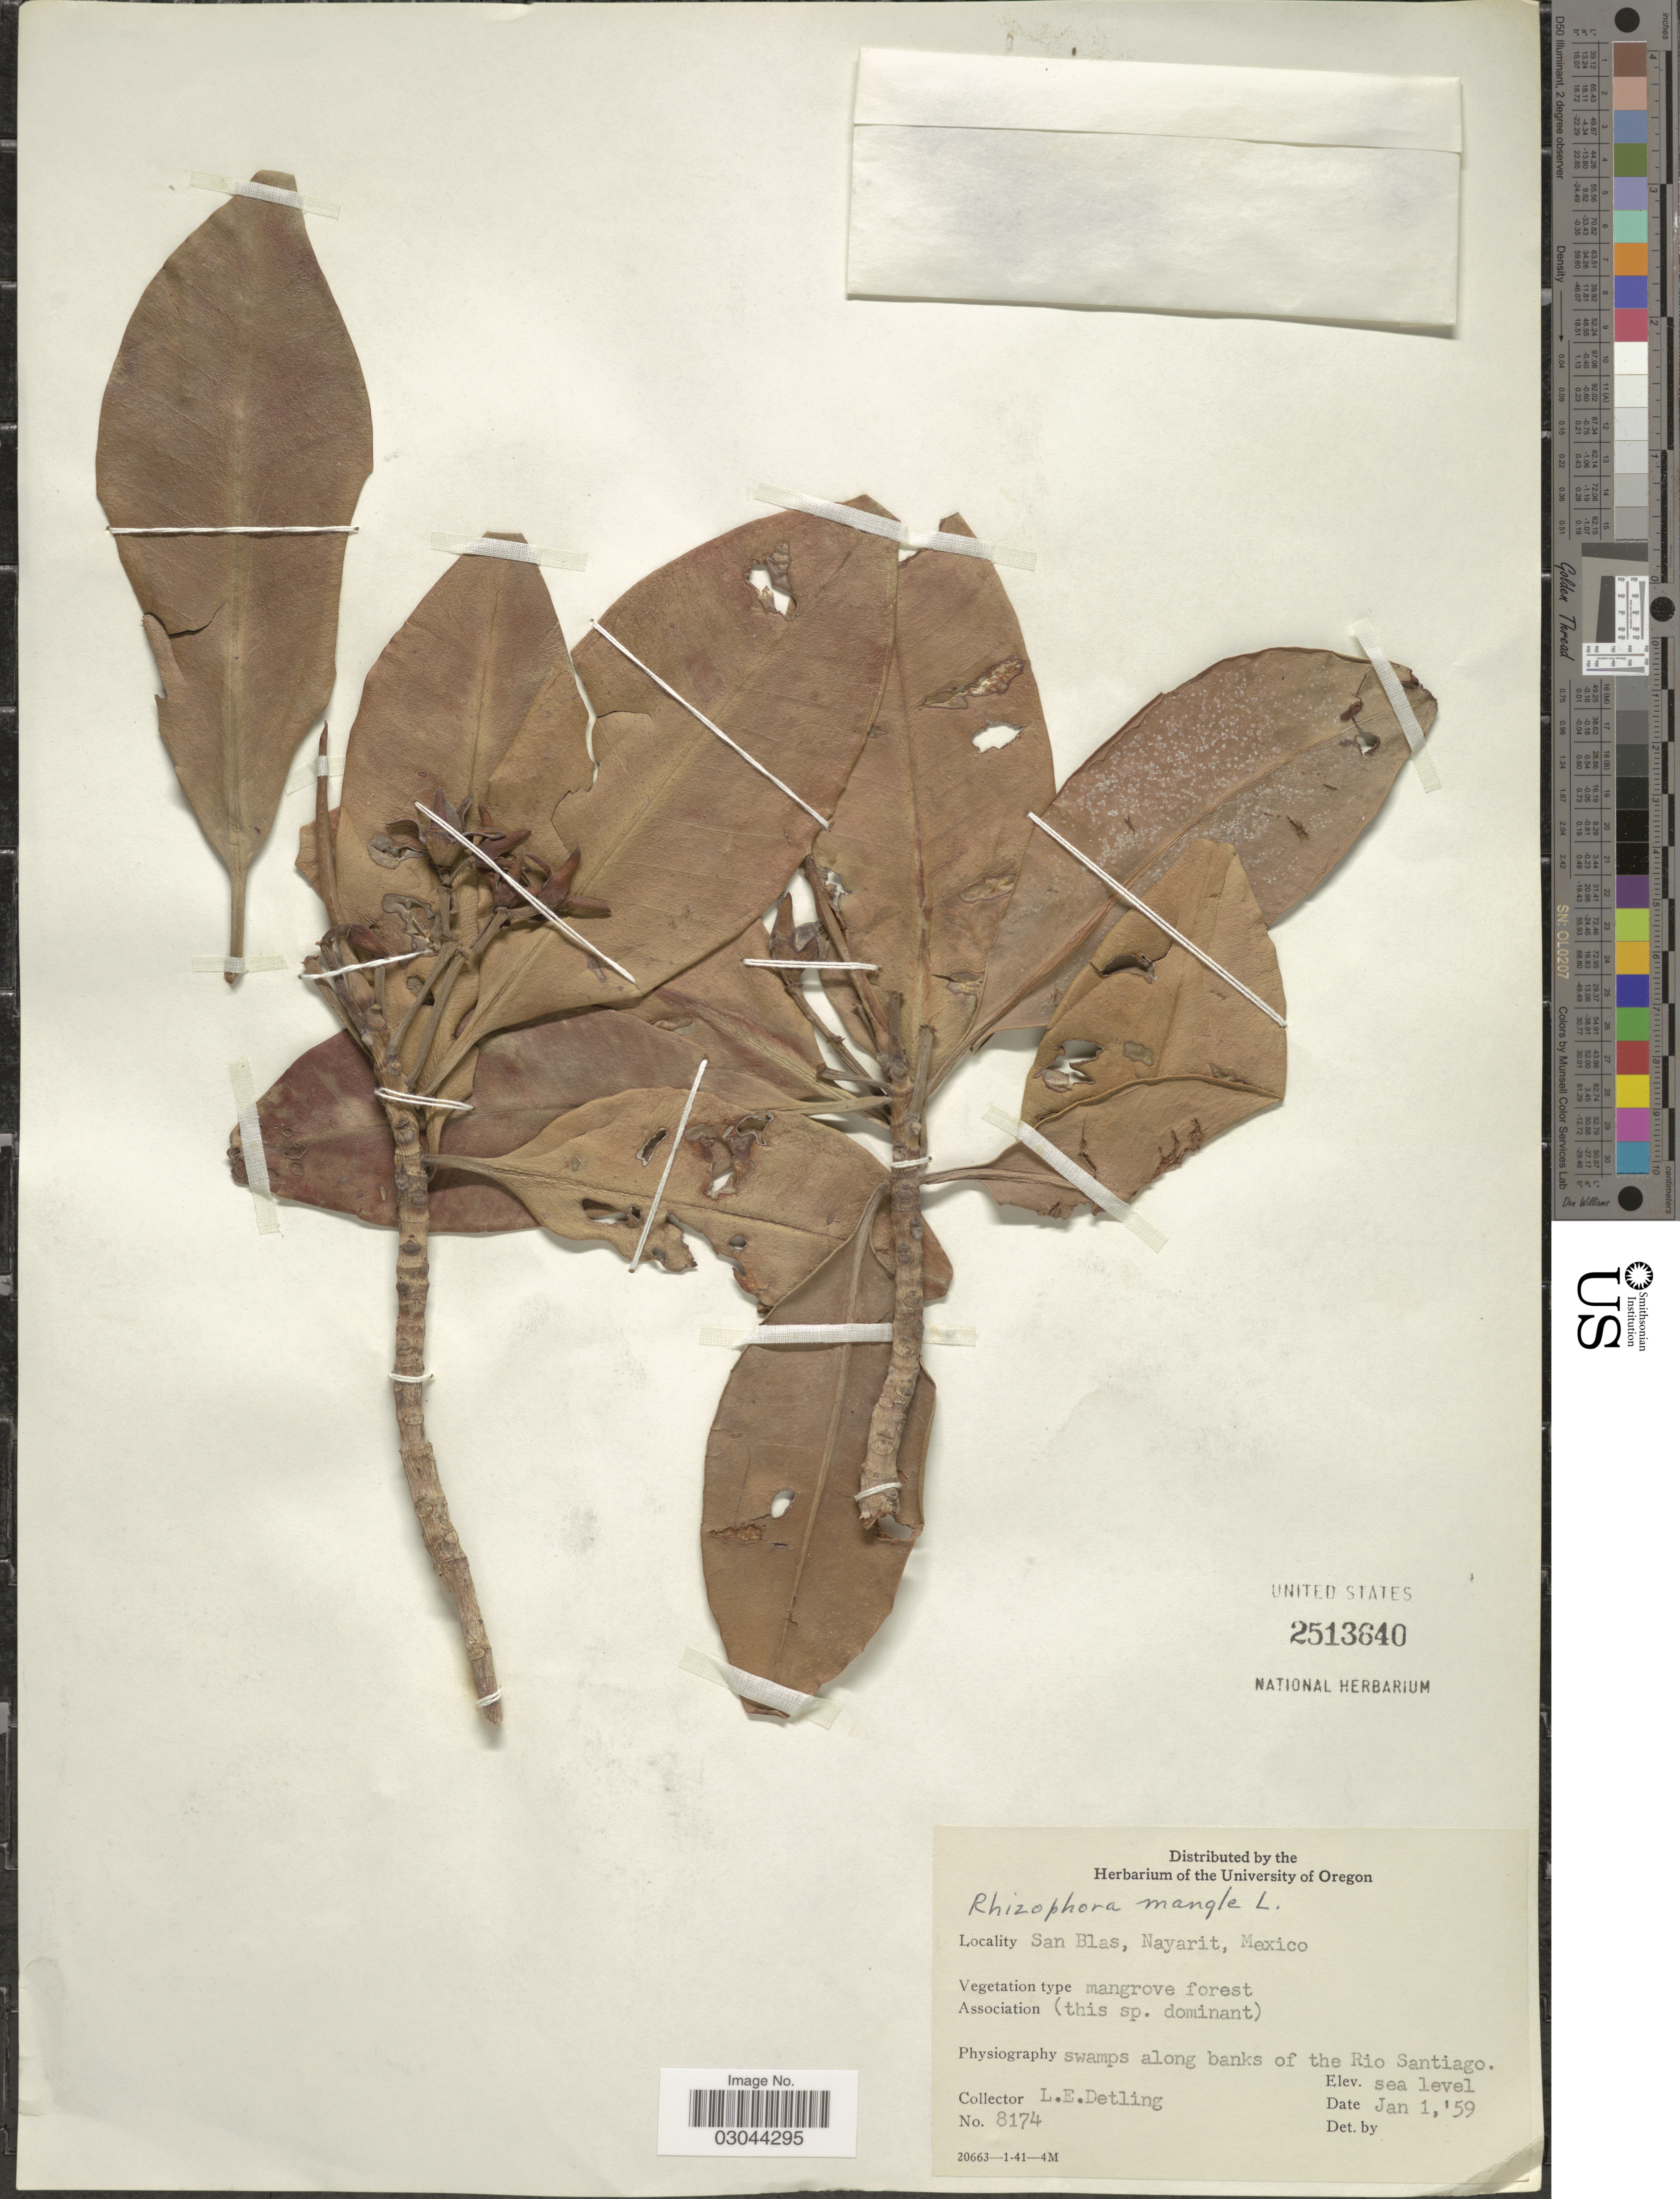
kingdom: Plantae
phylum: Tracheophyta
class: Magnoliopsida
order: Malpighiales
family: Rhizophoraceae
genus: Rhizophora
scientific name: Rhizophora mangle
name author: L.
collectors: L. E. Detling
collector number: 8174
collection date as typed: Transcribed d/m/y: 1/1/59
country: Mexico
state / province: Nayarit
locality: San Blas. Swamps along banks of the Rio Santiago.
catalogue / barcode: US 2513640